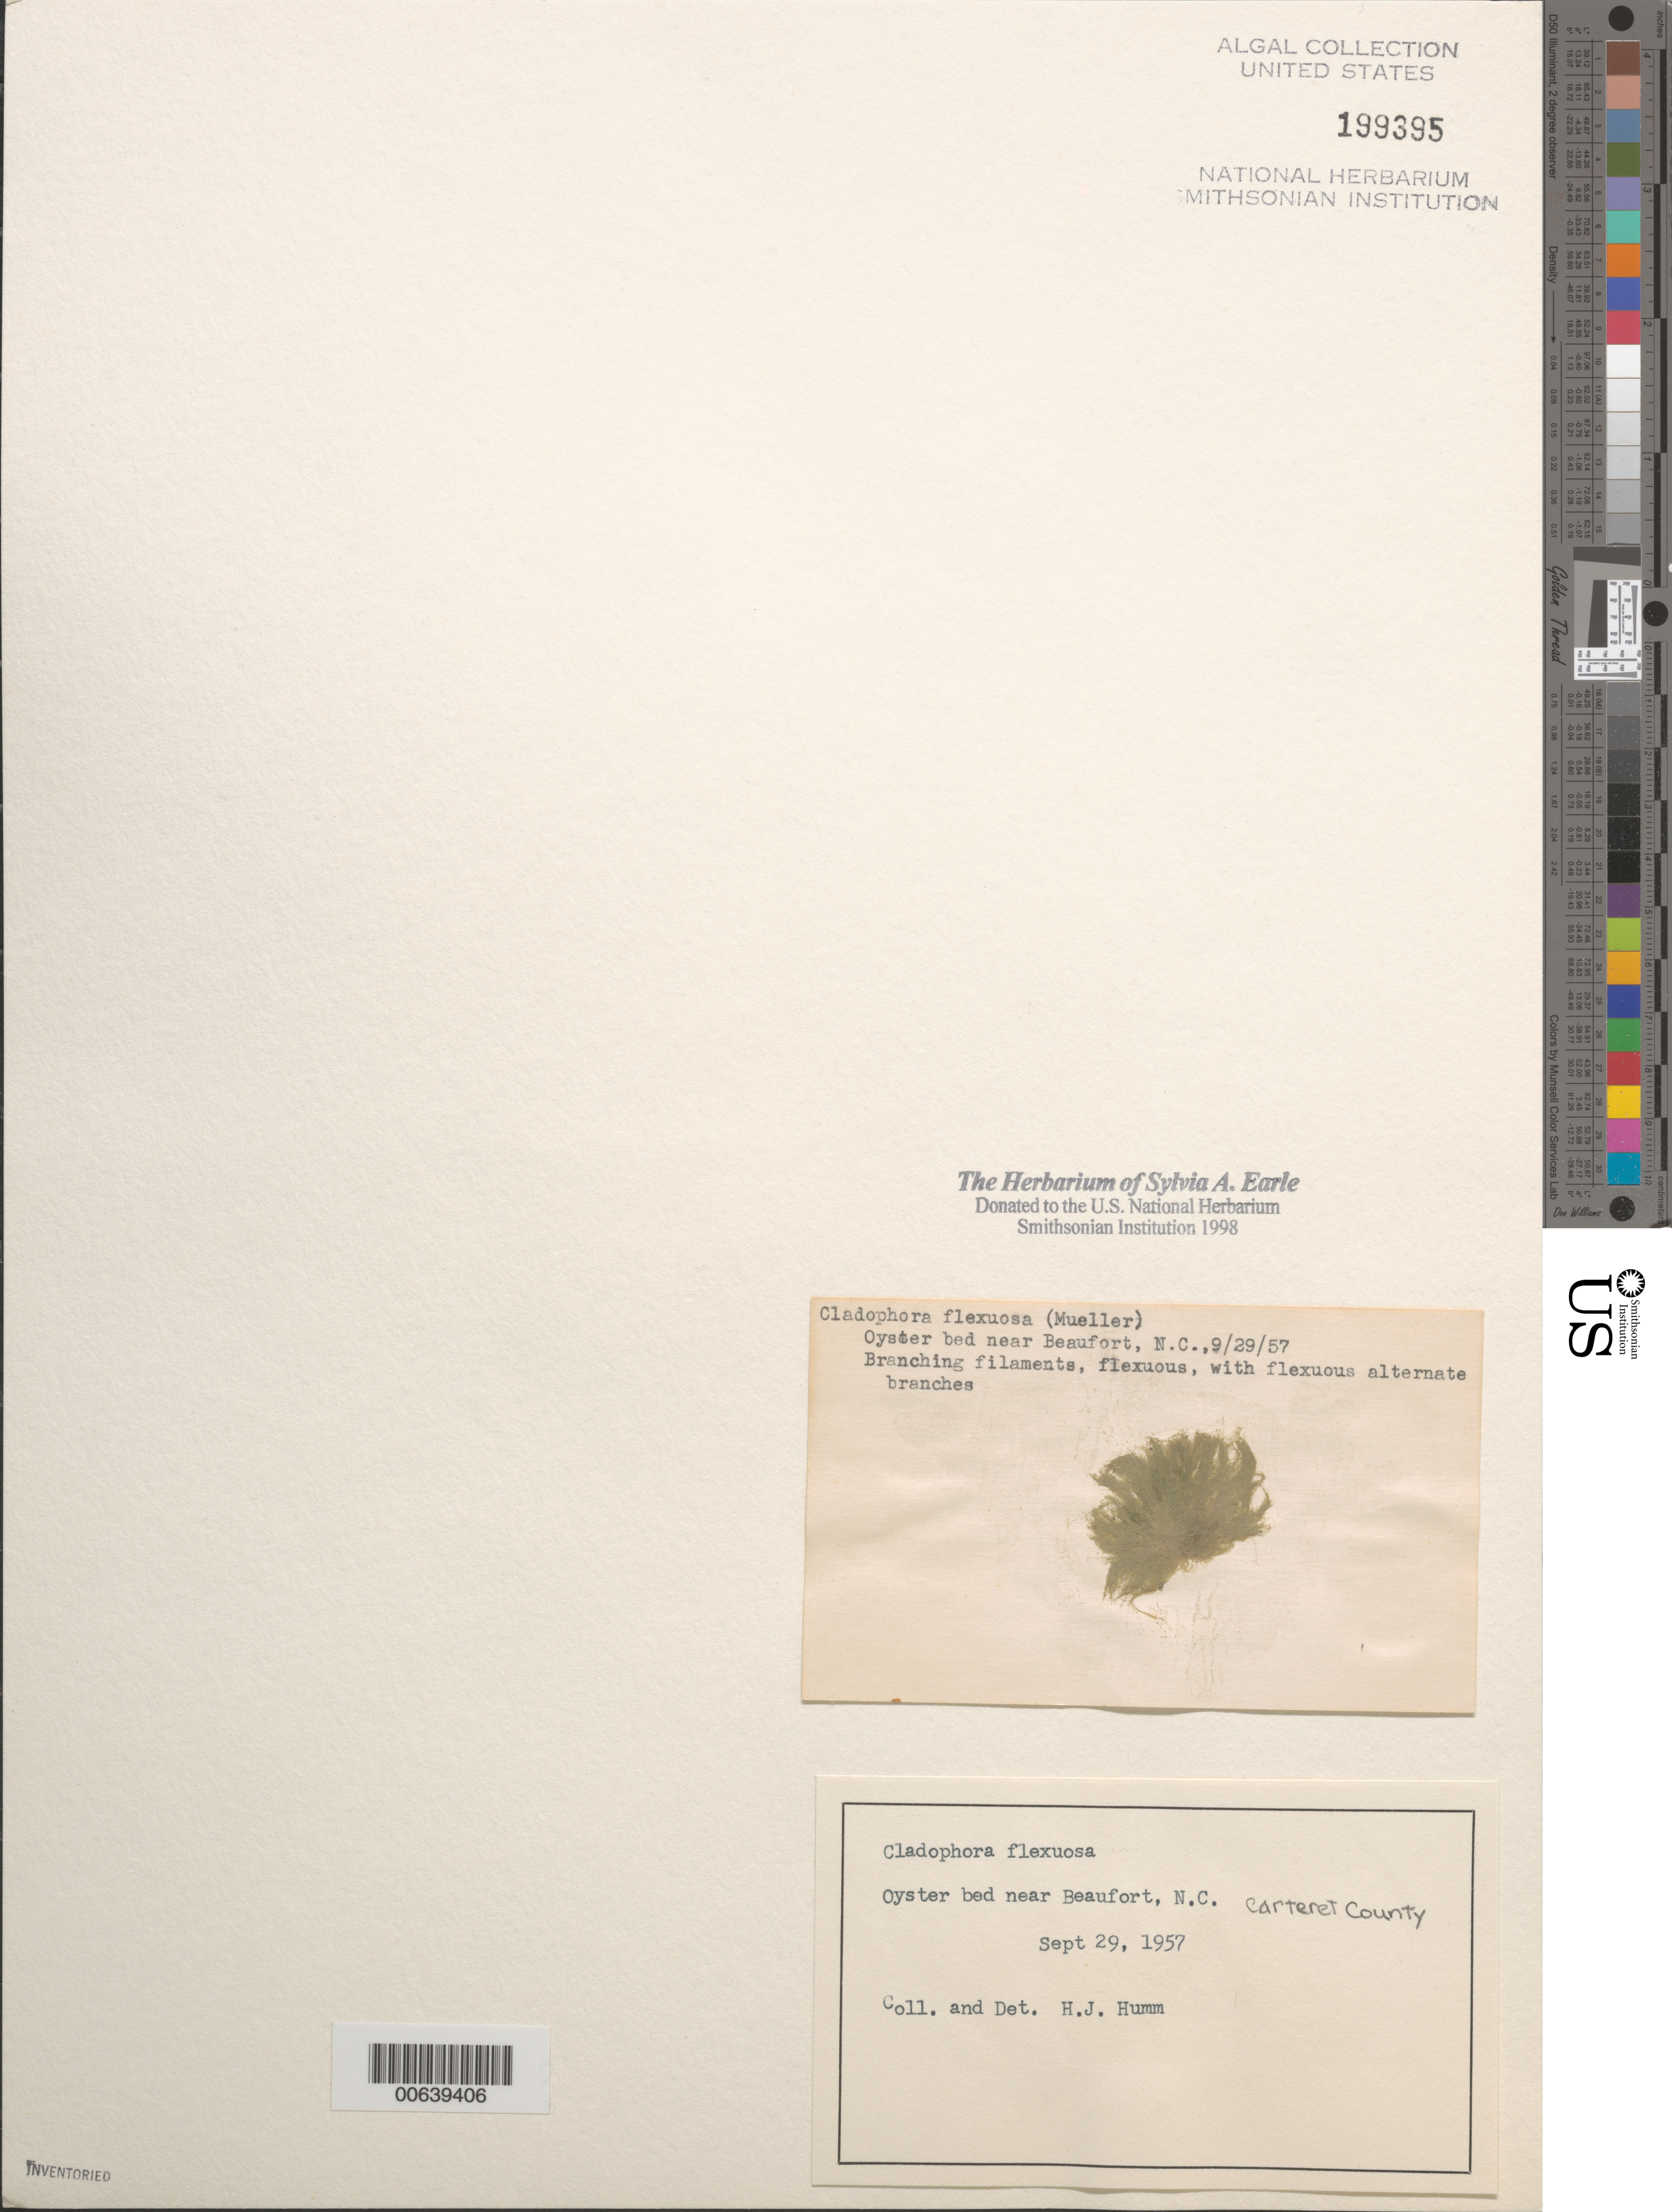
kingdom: Plantae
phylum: Chlorophyta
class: Ulvophyceae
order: Cladophorales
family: Cladophoraceae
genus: Cladophora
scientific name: Cladophora flexuosa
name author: (O.F. Muell.) Kütz.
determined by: Humm, Harold J.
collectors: H. J. Humm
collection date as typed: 29 Sep 1957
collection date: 1957-09-29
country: United States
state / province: North Carolina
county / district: Carteret County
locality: Near Beaufort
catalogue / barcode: US 199395